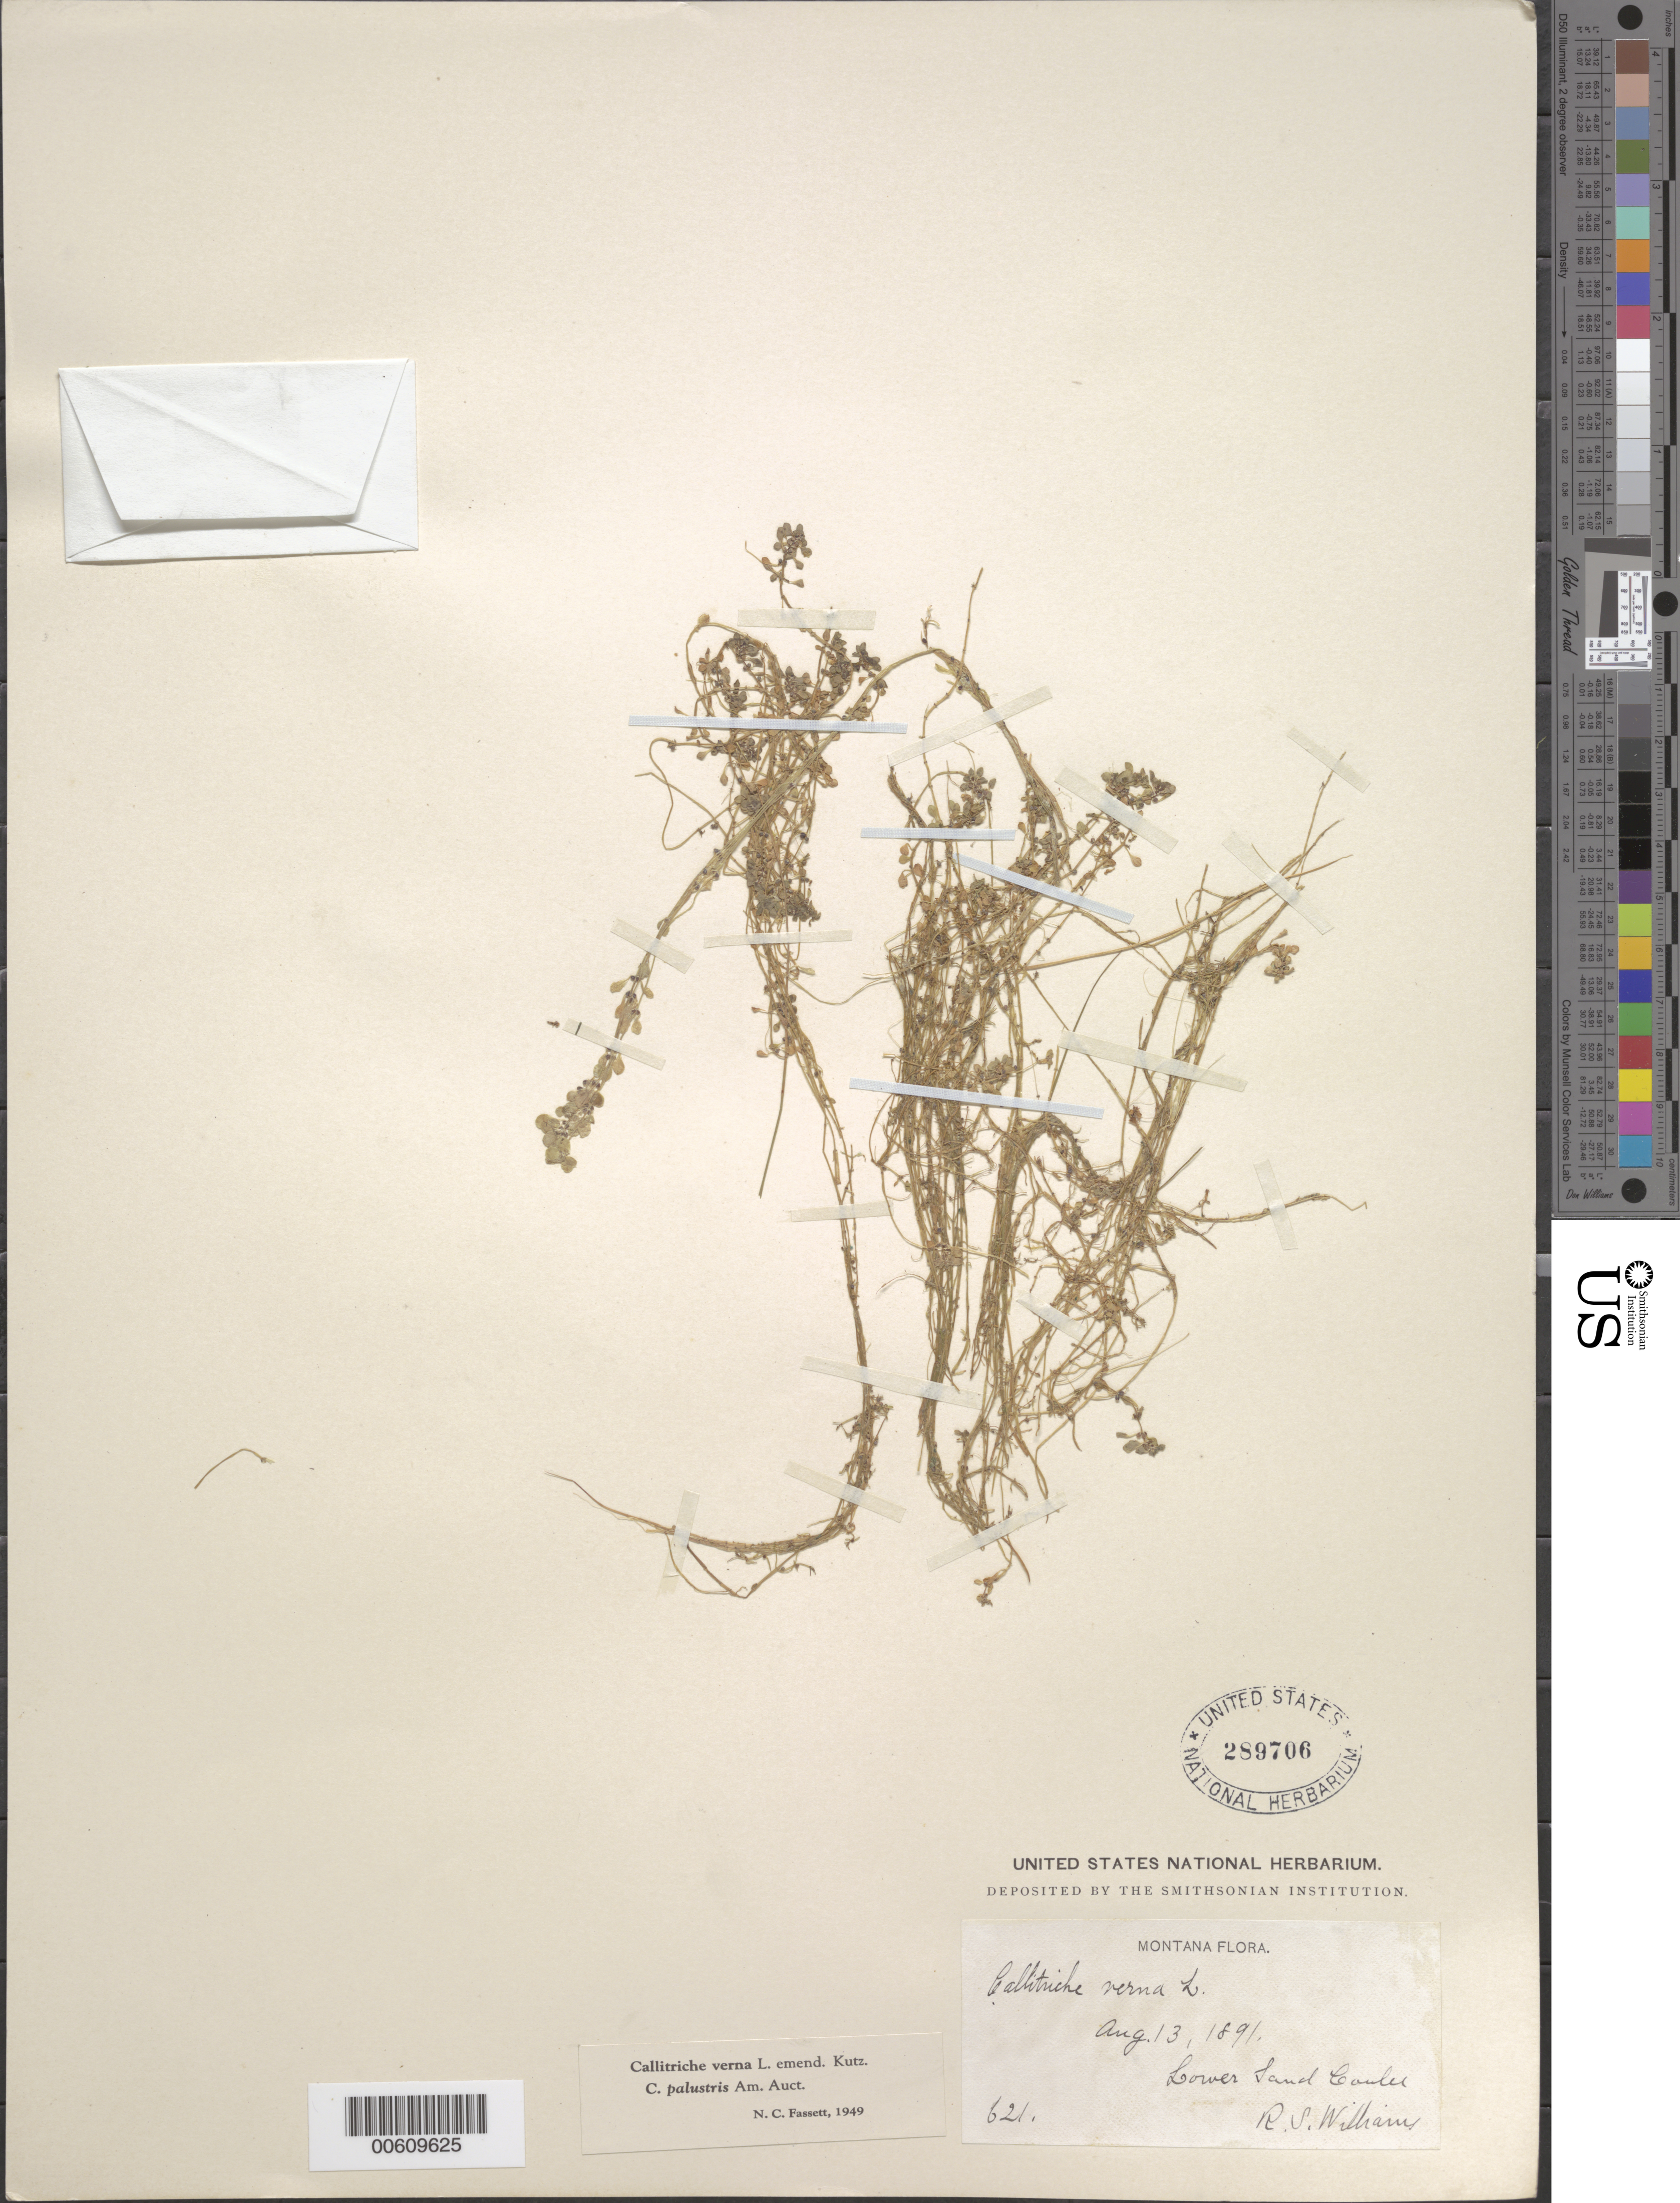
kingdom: Plantae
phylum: Tracheophyta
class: Magnoliopsida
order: Lamiales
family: Plantaginaceae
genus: Callitriche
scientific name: Callitriche verna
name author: L.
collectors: R. S. Williams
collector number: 621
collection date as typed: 13 Aug 1891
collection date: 1891-08-13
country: United States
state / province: Montana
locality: Lower Sand Coulee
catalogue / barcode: US 289706